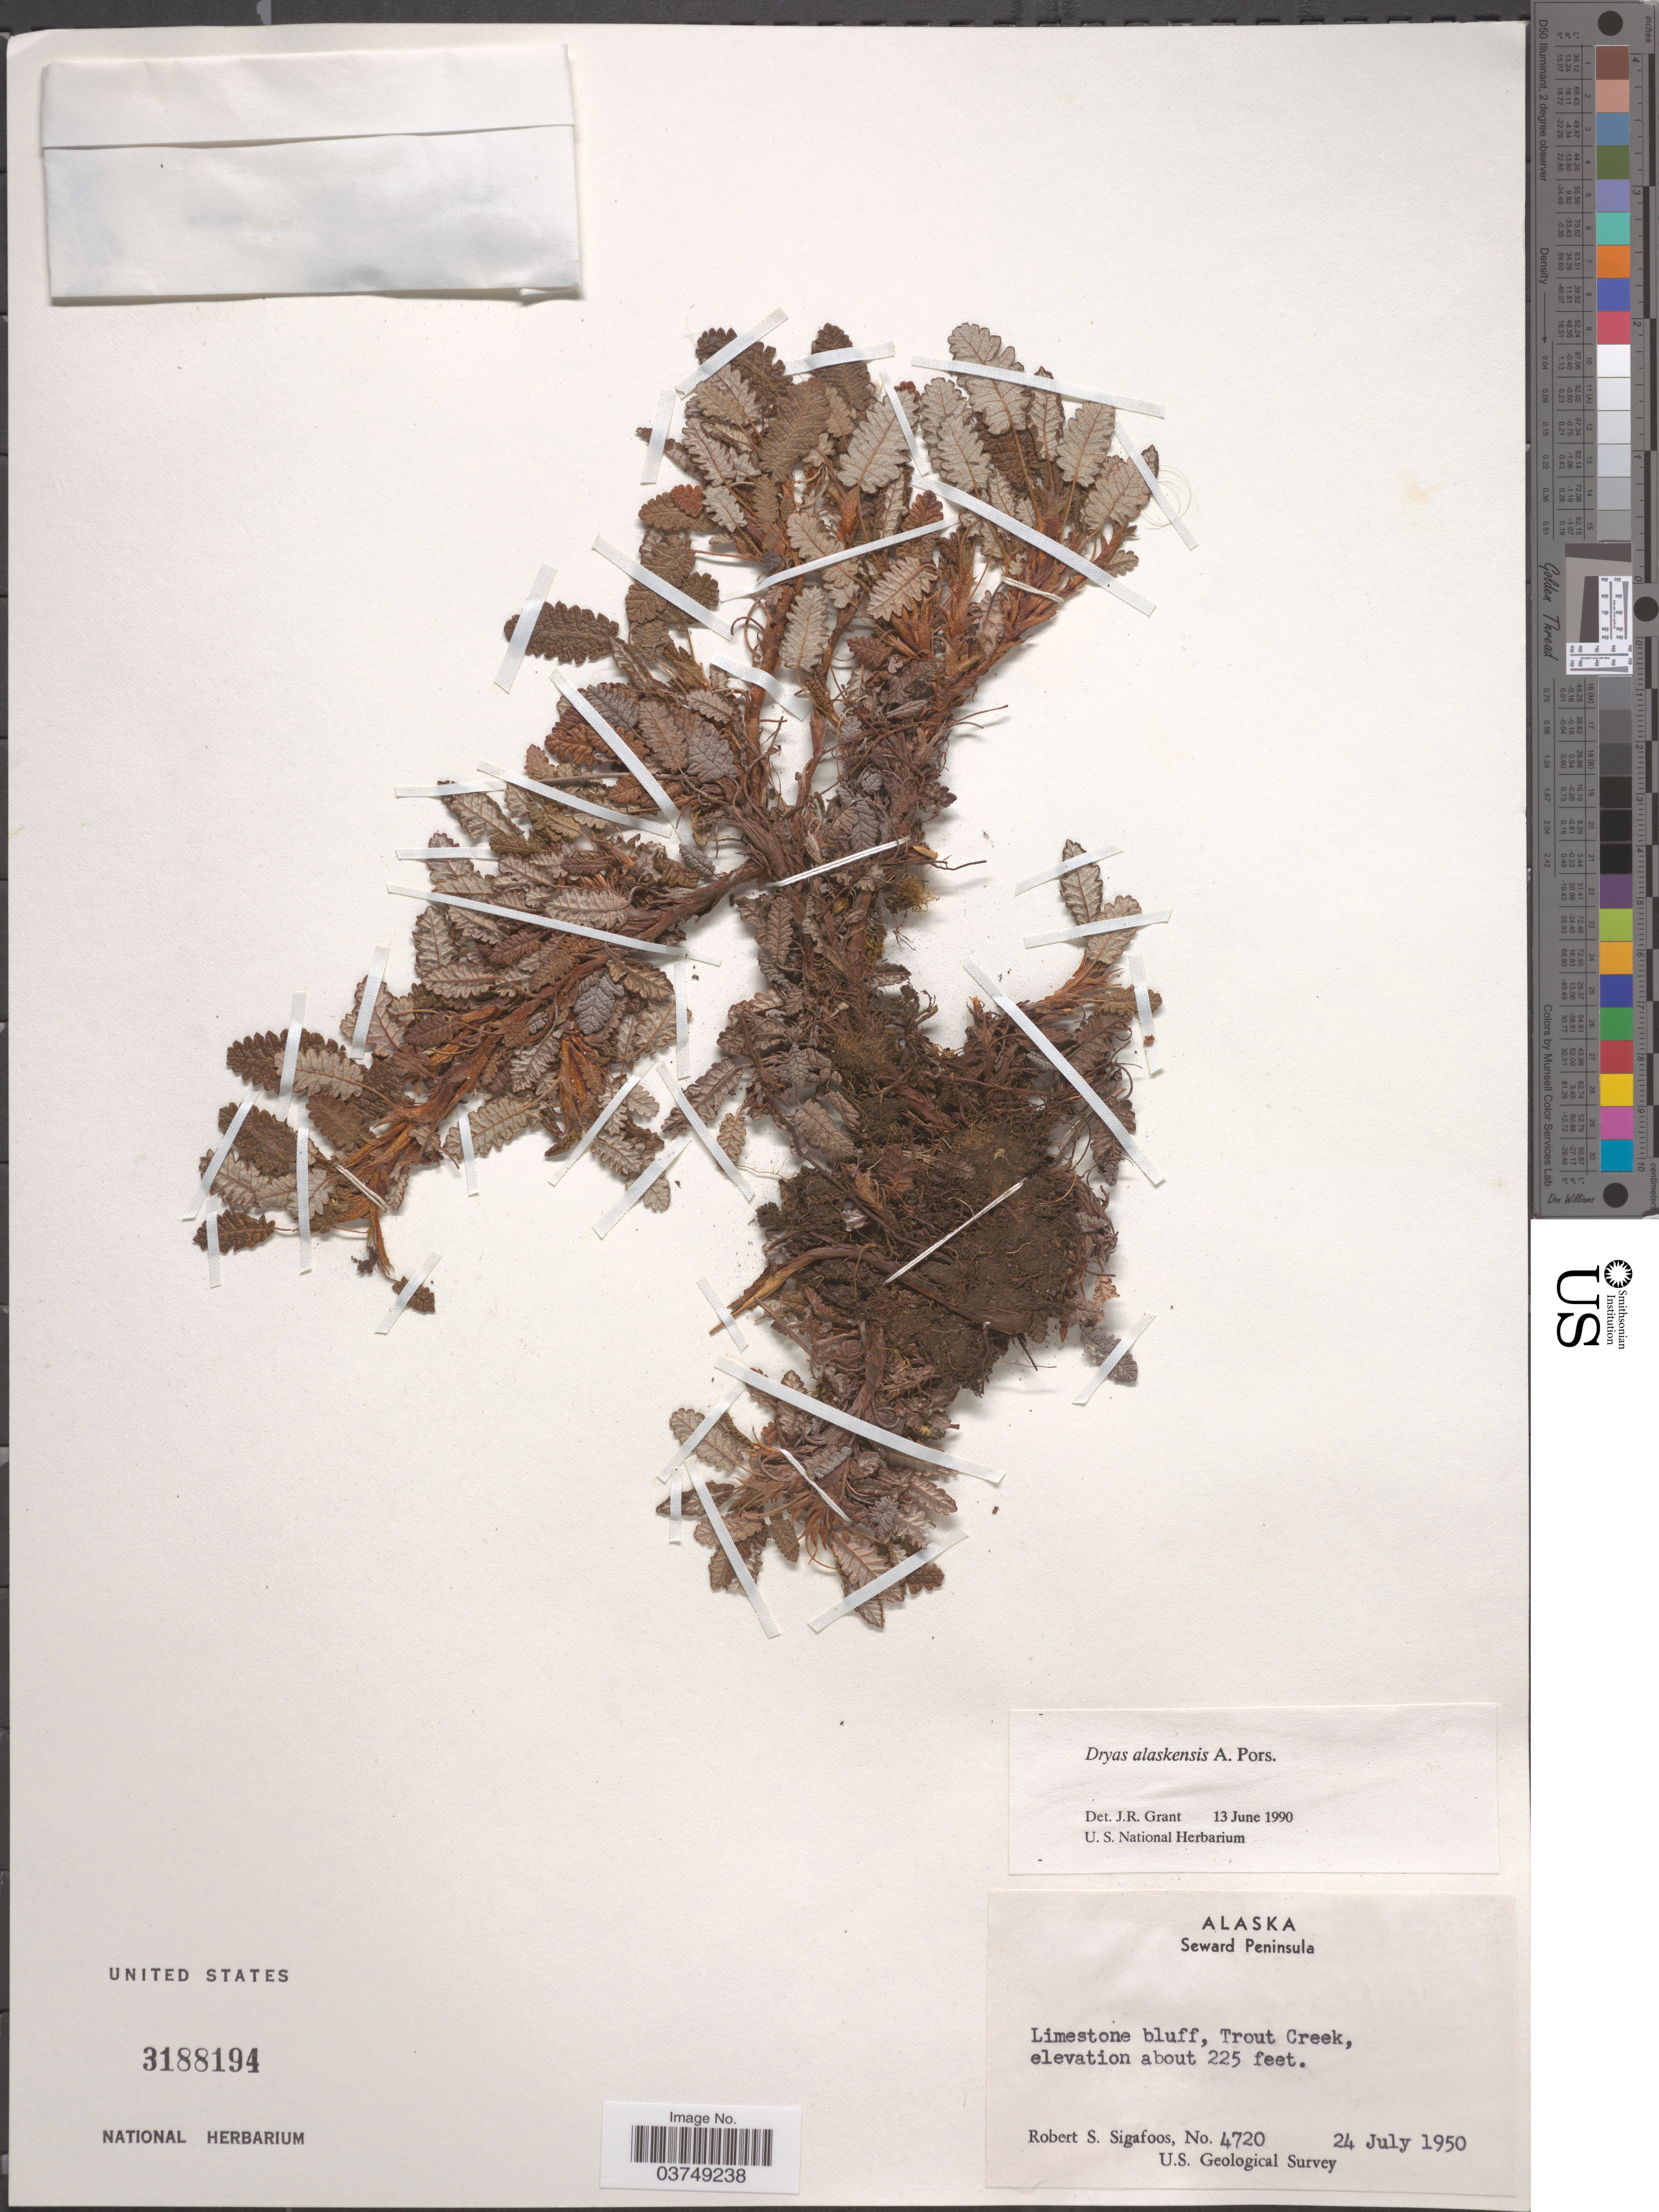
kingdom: Plantae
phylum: Tracheophyta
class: Magnoliopsida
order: Rosales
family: Rosaceae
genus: Dryas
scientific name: Dryas alaskensis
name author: A.E. Porsild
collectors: R. Sigafoos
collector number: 4720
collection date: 1950-07-24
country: United States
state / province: Alaska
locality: Seward Peninsula. Trout Creek.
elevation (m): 69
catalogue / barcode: US 3188194